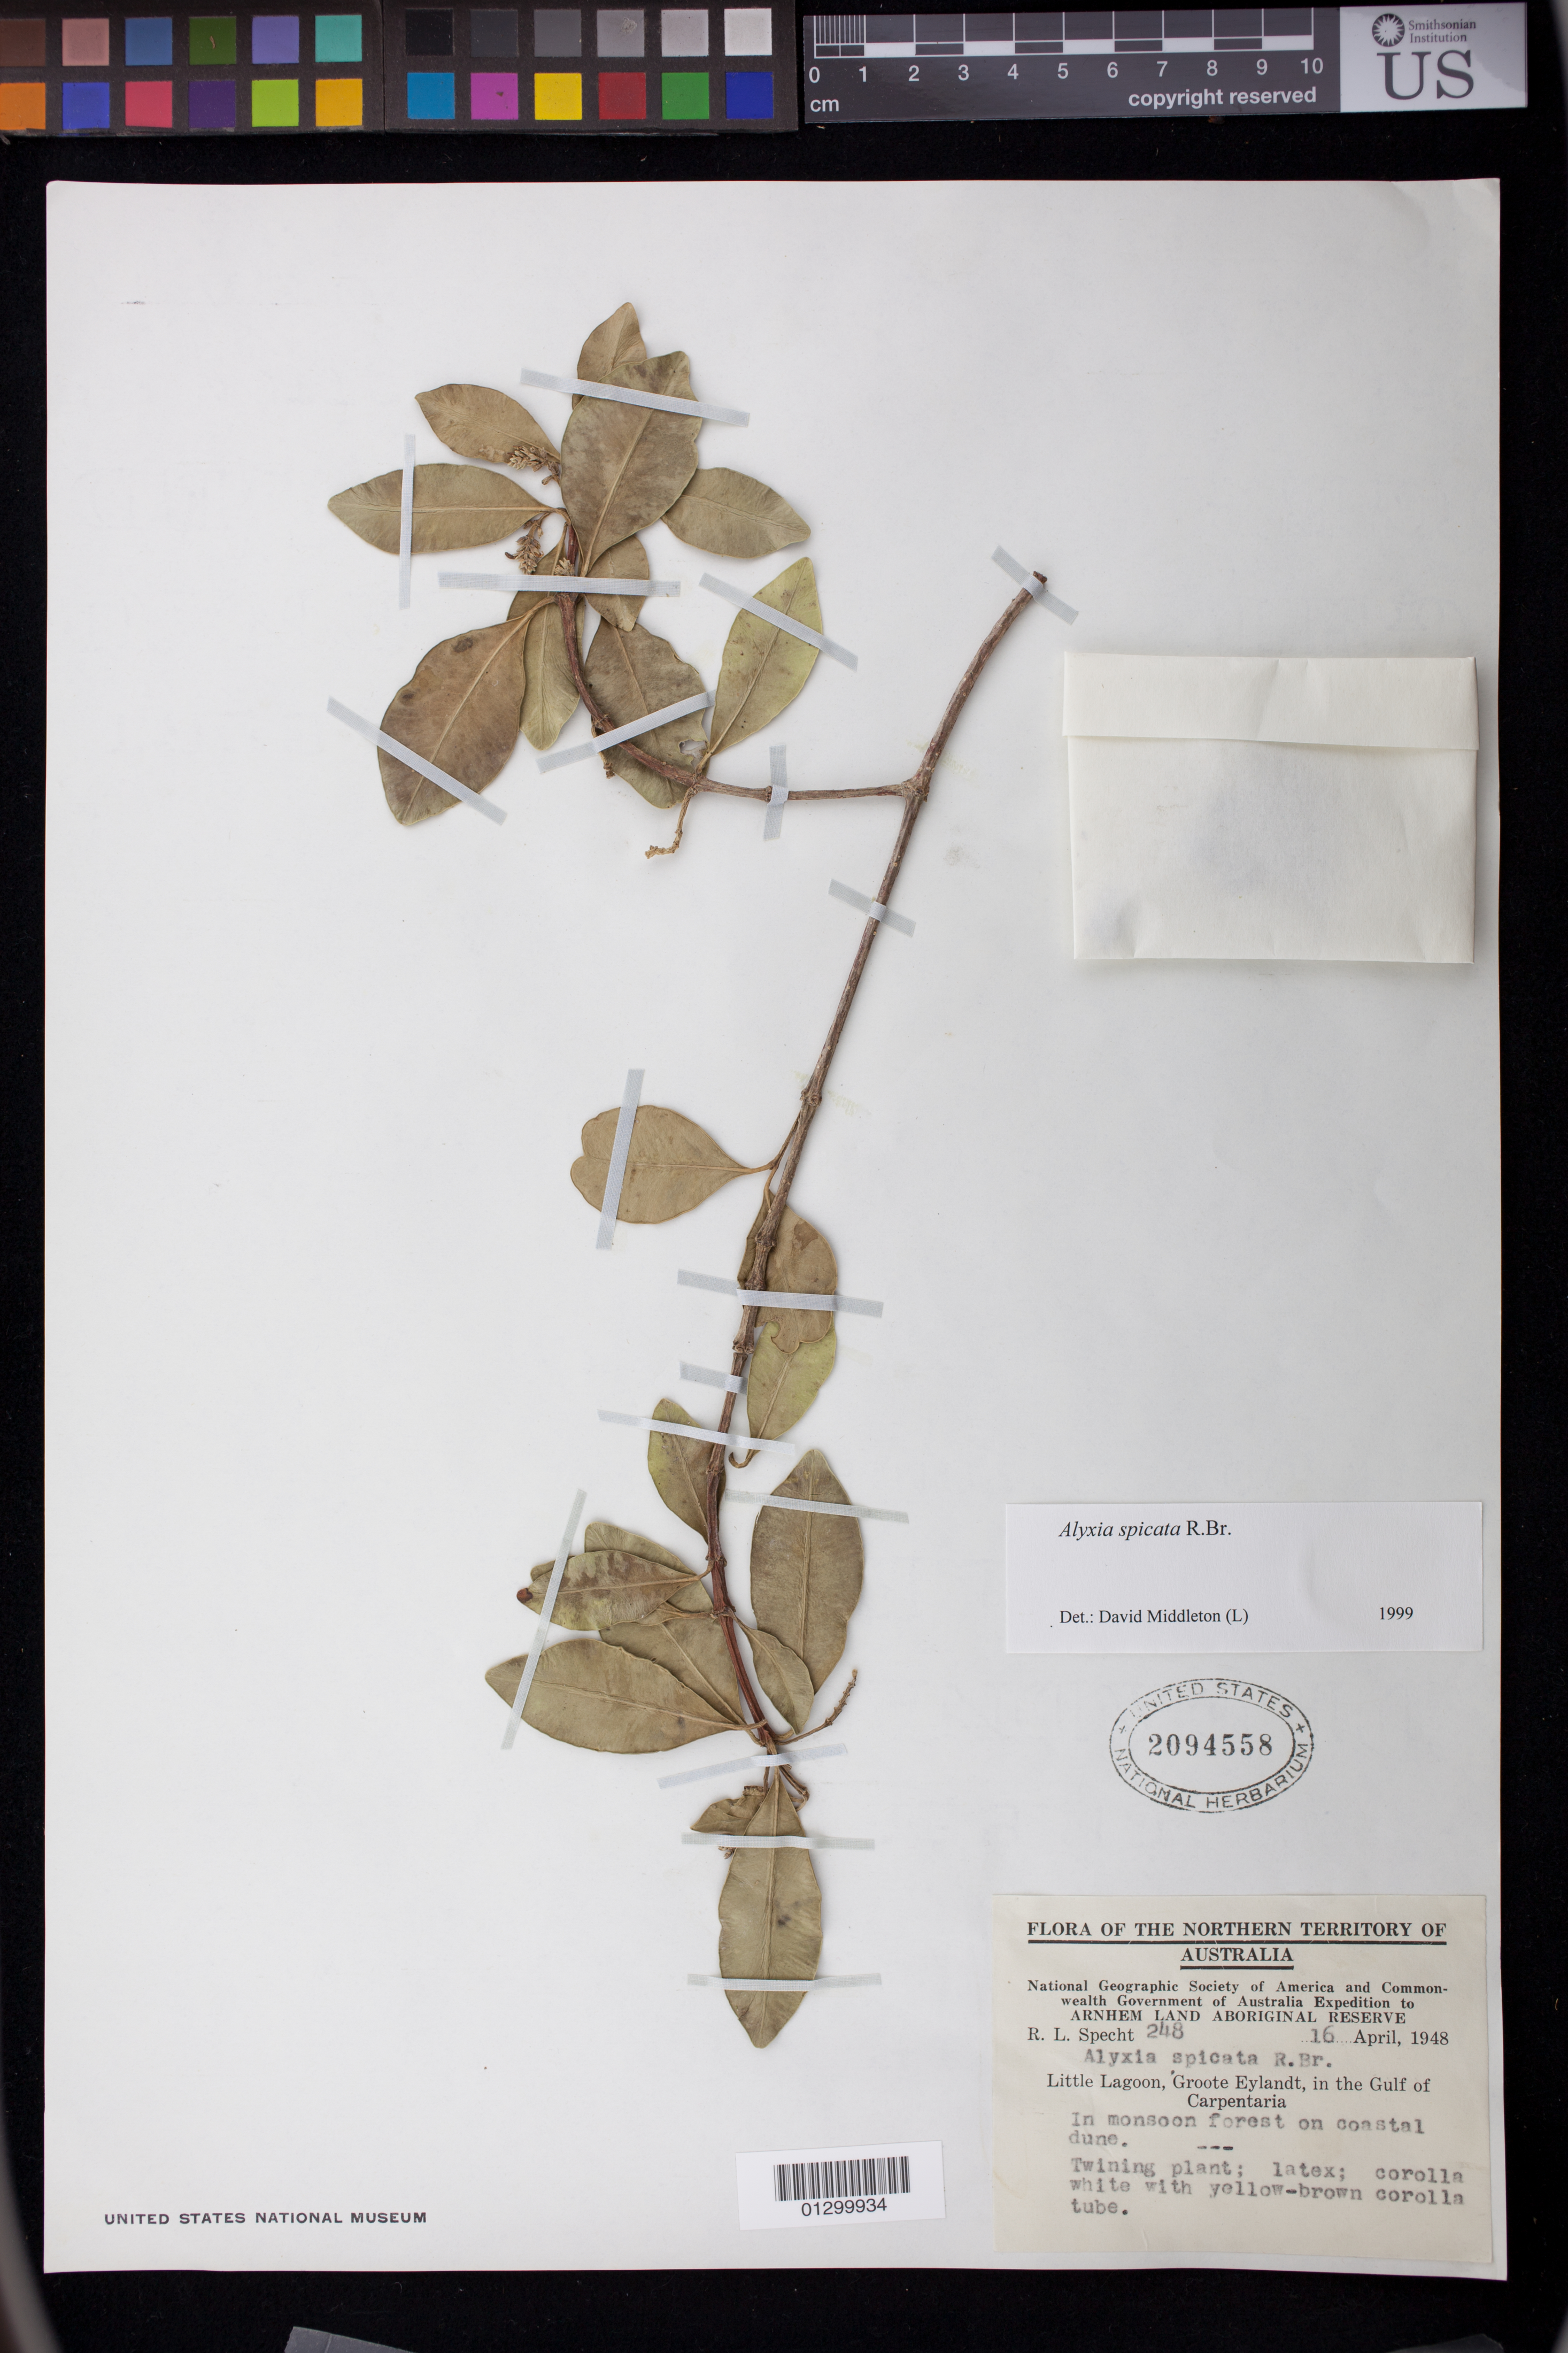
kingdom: Plantae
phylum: Tracheophyta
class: Magnoliopsida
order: Gentianales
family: Apocynaceae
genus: Alyxia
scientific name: Alyxia spicata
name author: R. Br.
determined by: Middleton, D. J.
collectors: R. L. Specht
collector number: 248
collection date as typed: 16 Apr 1948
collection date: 1948-04-16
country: Australia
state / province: Northern Territory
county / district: East Arnhem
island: Groote Eylandt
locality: Little Lagoon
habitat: In monsoon forest on coastal dune.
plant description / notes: Twining plant; latex; corolla white with yellow-brown corolla tube.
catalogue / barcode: US 2094558